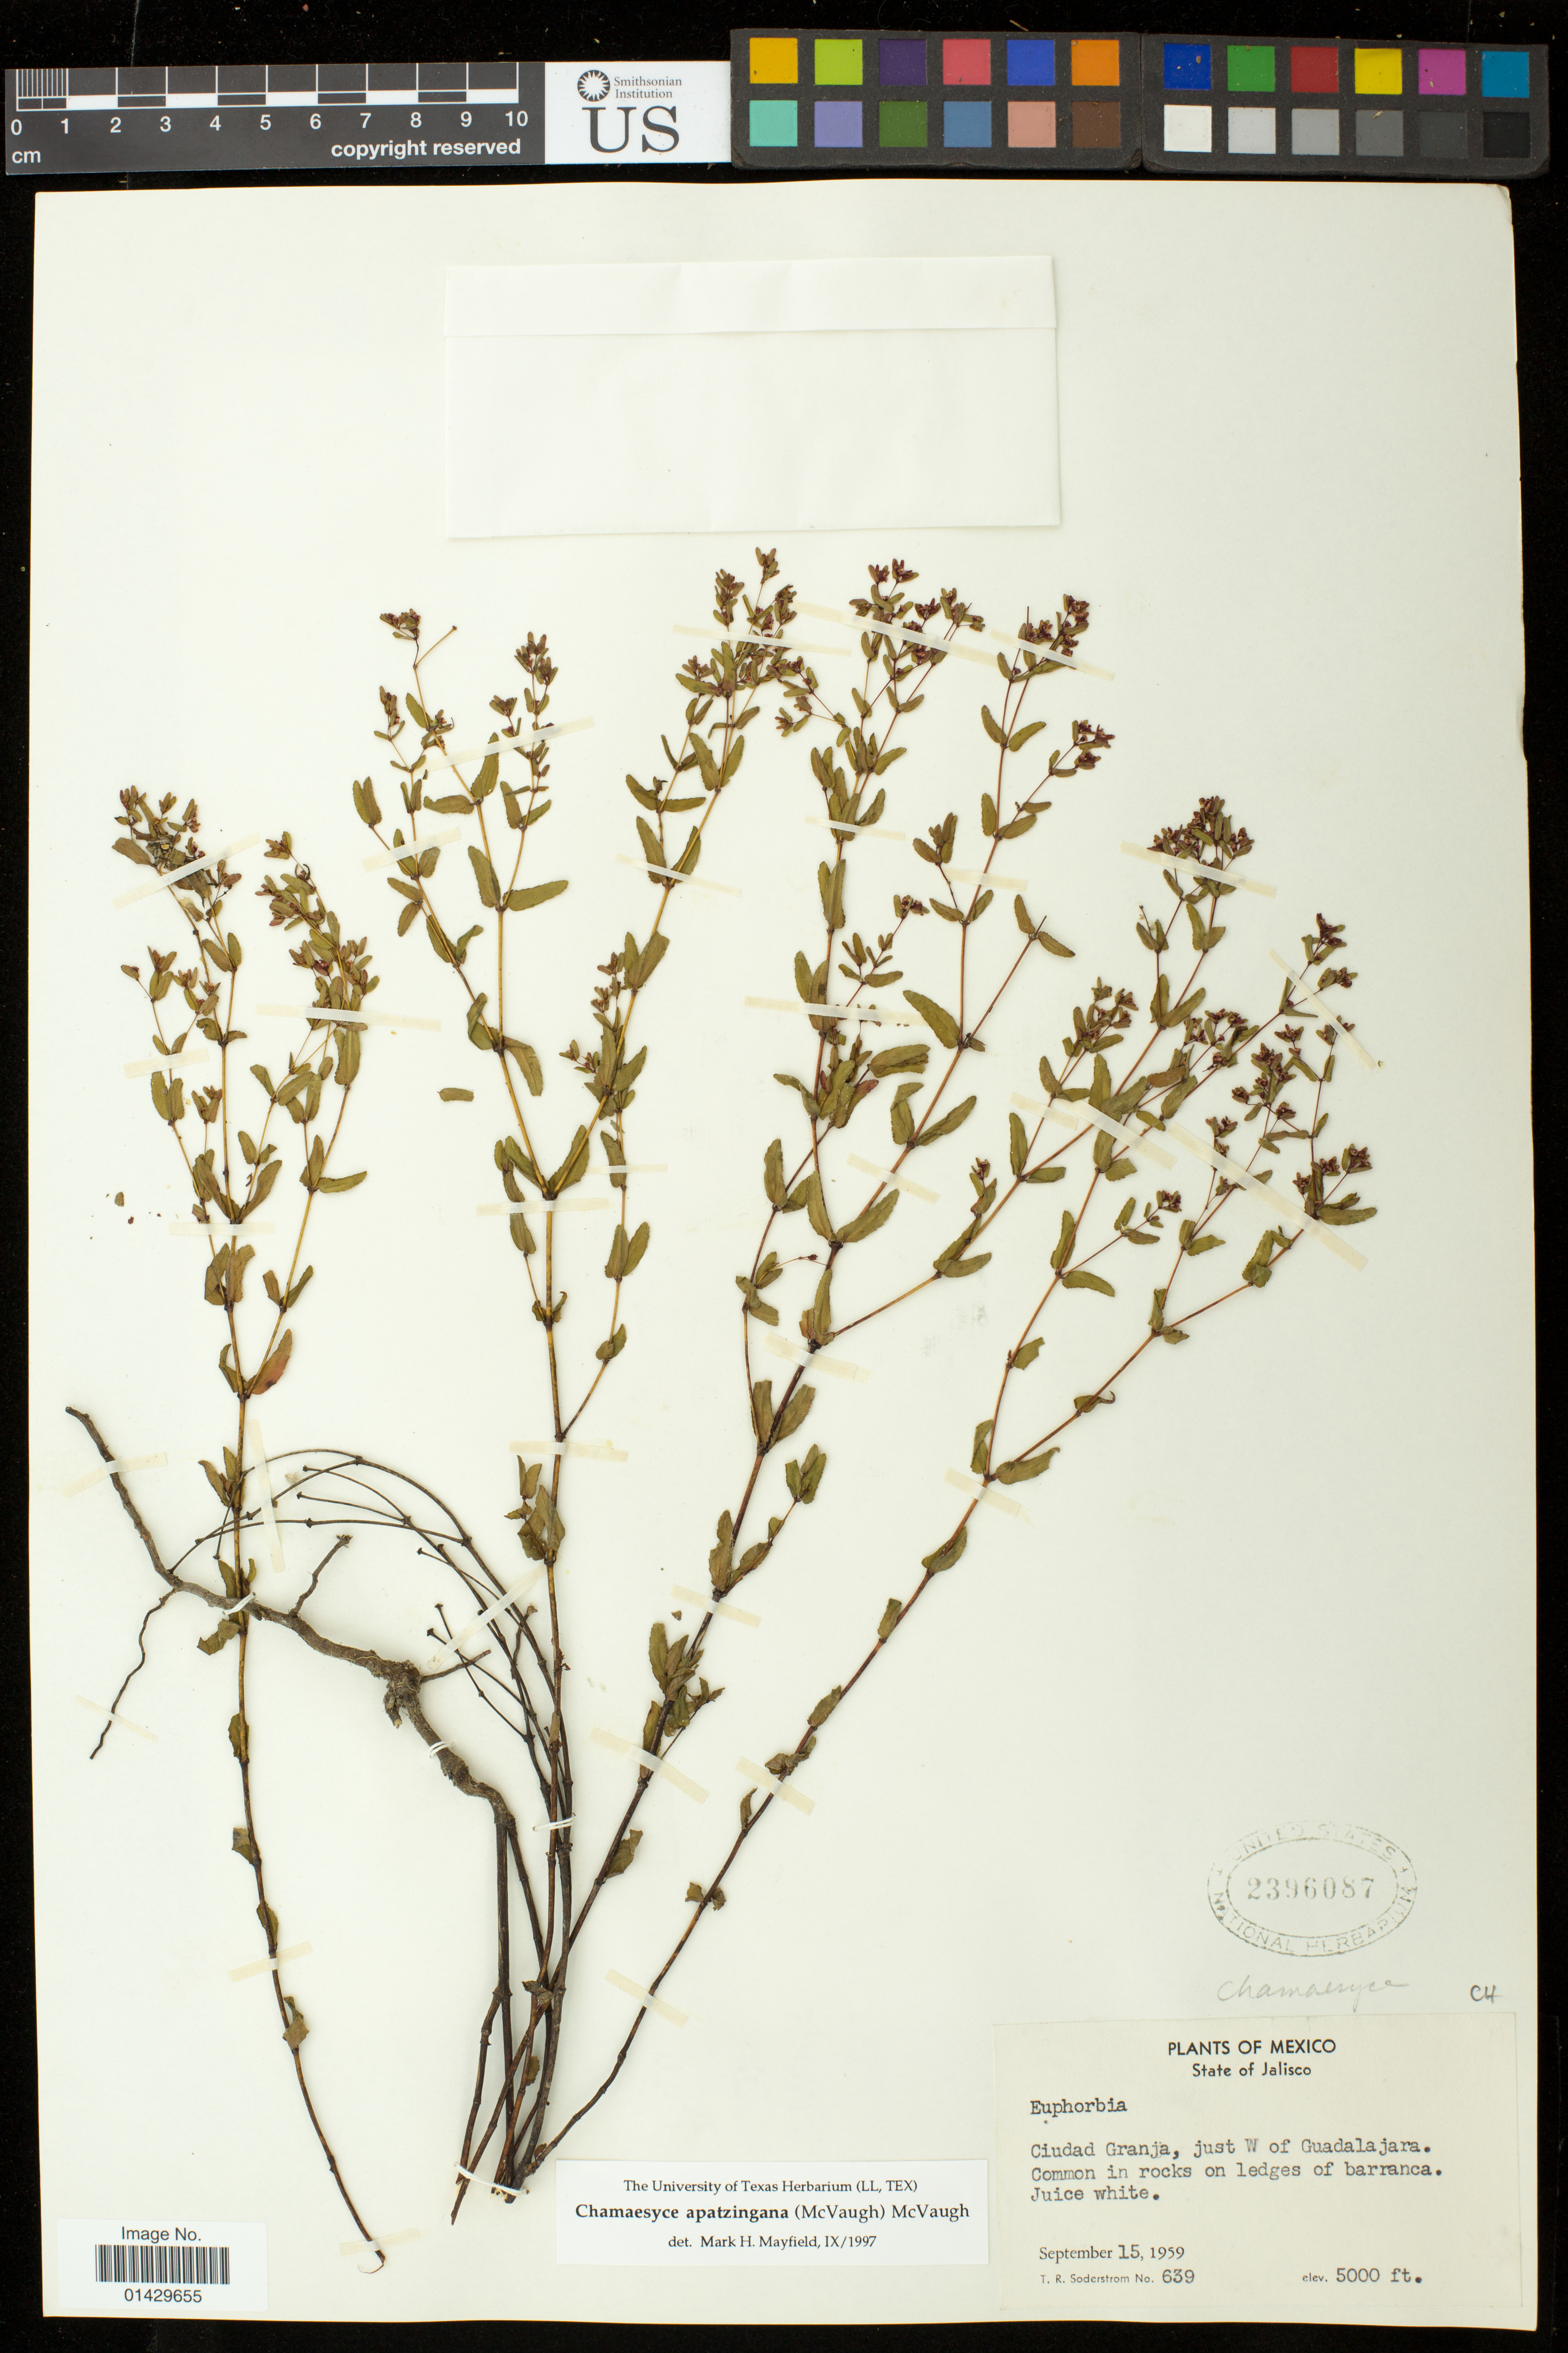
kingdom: Plantae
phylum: Tracheophyta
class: Magnoliopsida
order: Malpighiales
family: Euphorbiaceae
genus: Euphorbia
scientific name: Euphorbia apatzingana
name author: McVaugh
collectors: T. R. Soderstrom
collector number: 639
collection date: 1959-09-15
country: Mexico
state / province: Jalisco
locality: Ciudad Granja, just W of Guadalajara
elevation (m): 1524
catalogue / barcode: US 2396087